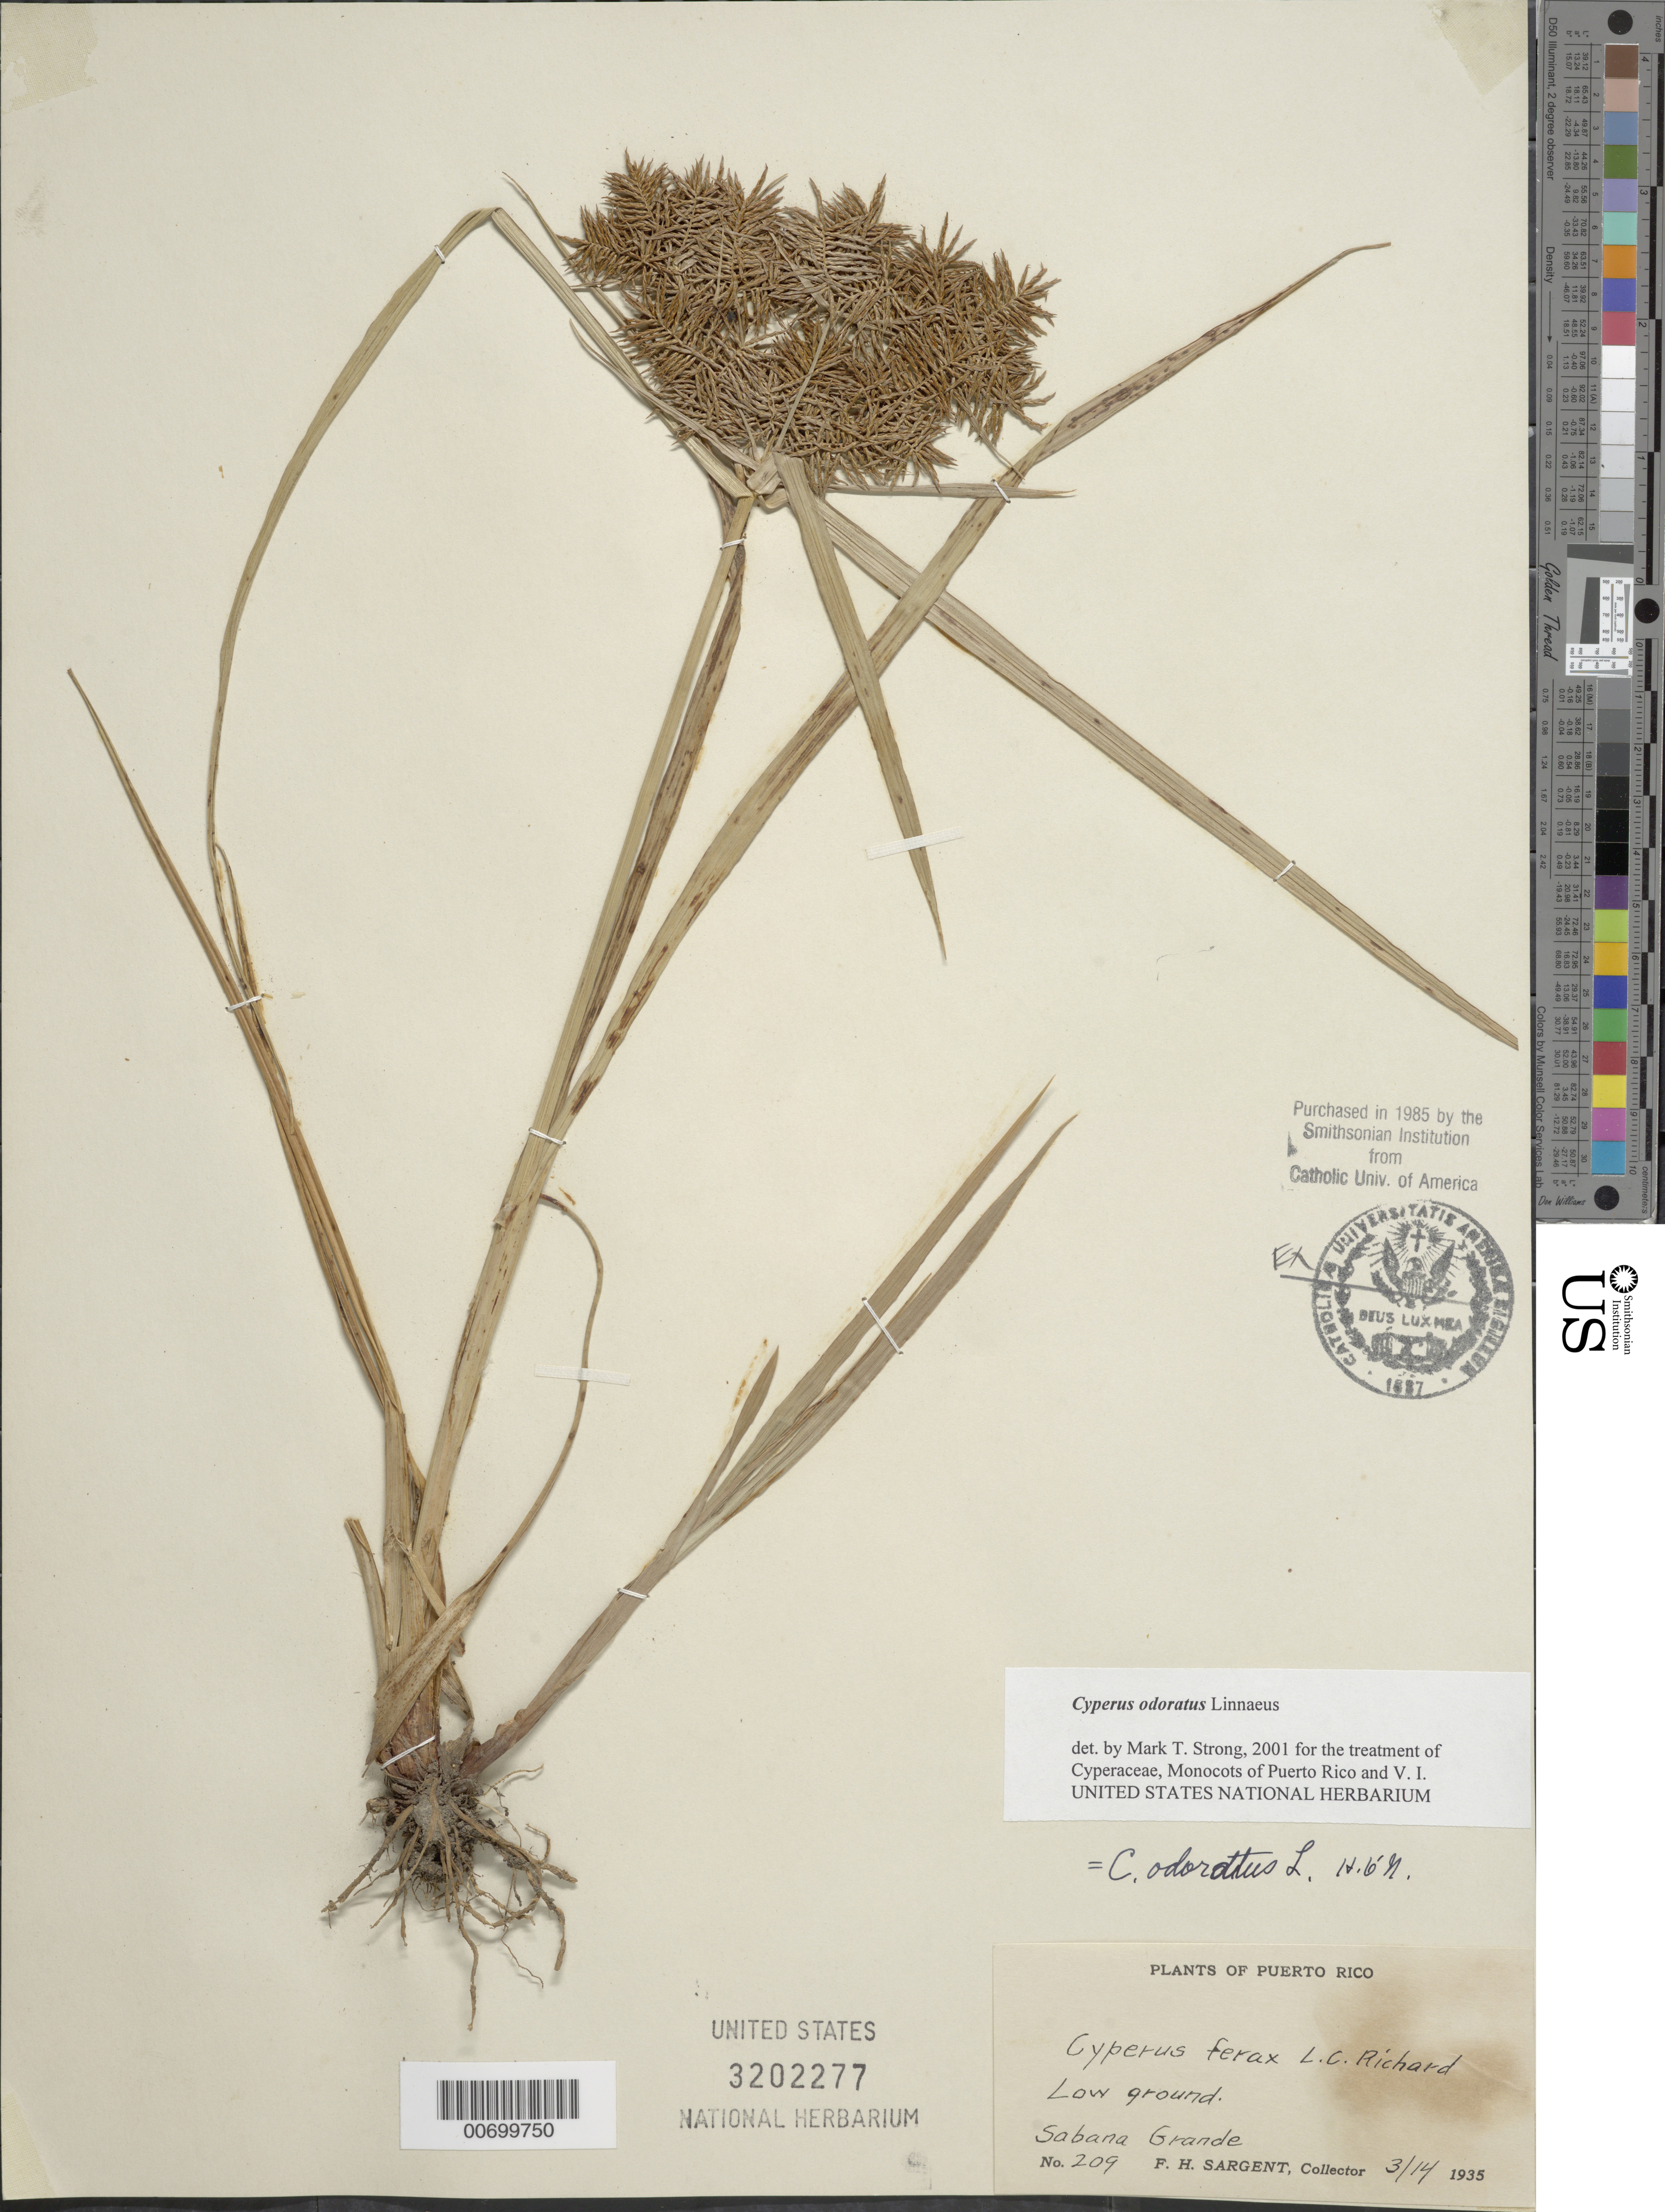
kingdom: Plantae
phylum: Tracheophyta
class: Liliopsida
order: Poales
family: Cyperaceae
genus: Cyperus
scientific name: Cyperus odoratus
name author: L.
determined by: Strong, M. T., (US), Smithsonian Institution - National Museum of Natural History (UNITED STATES)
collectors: F. H. Sargent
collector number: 209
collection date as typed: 14 Mar 1935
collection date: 1935-03-14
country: Puerto Rico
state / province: Sabana Grande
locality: Sabana Grande.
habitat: Low ground.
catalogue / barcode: US 3202277